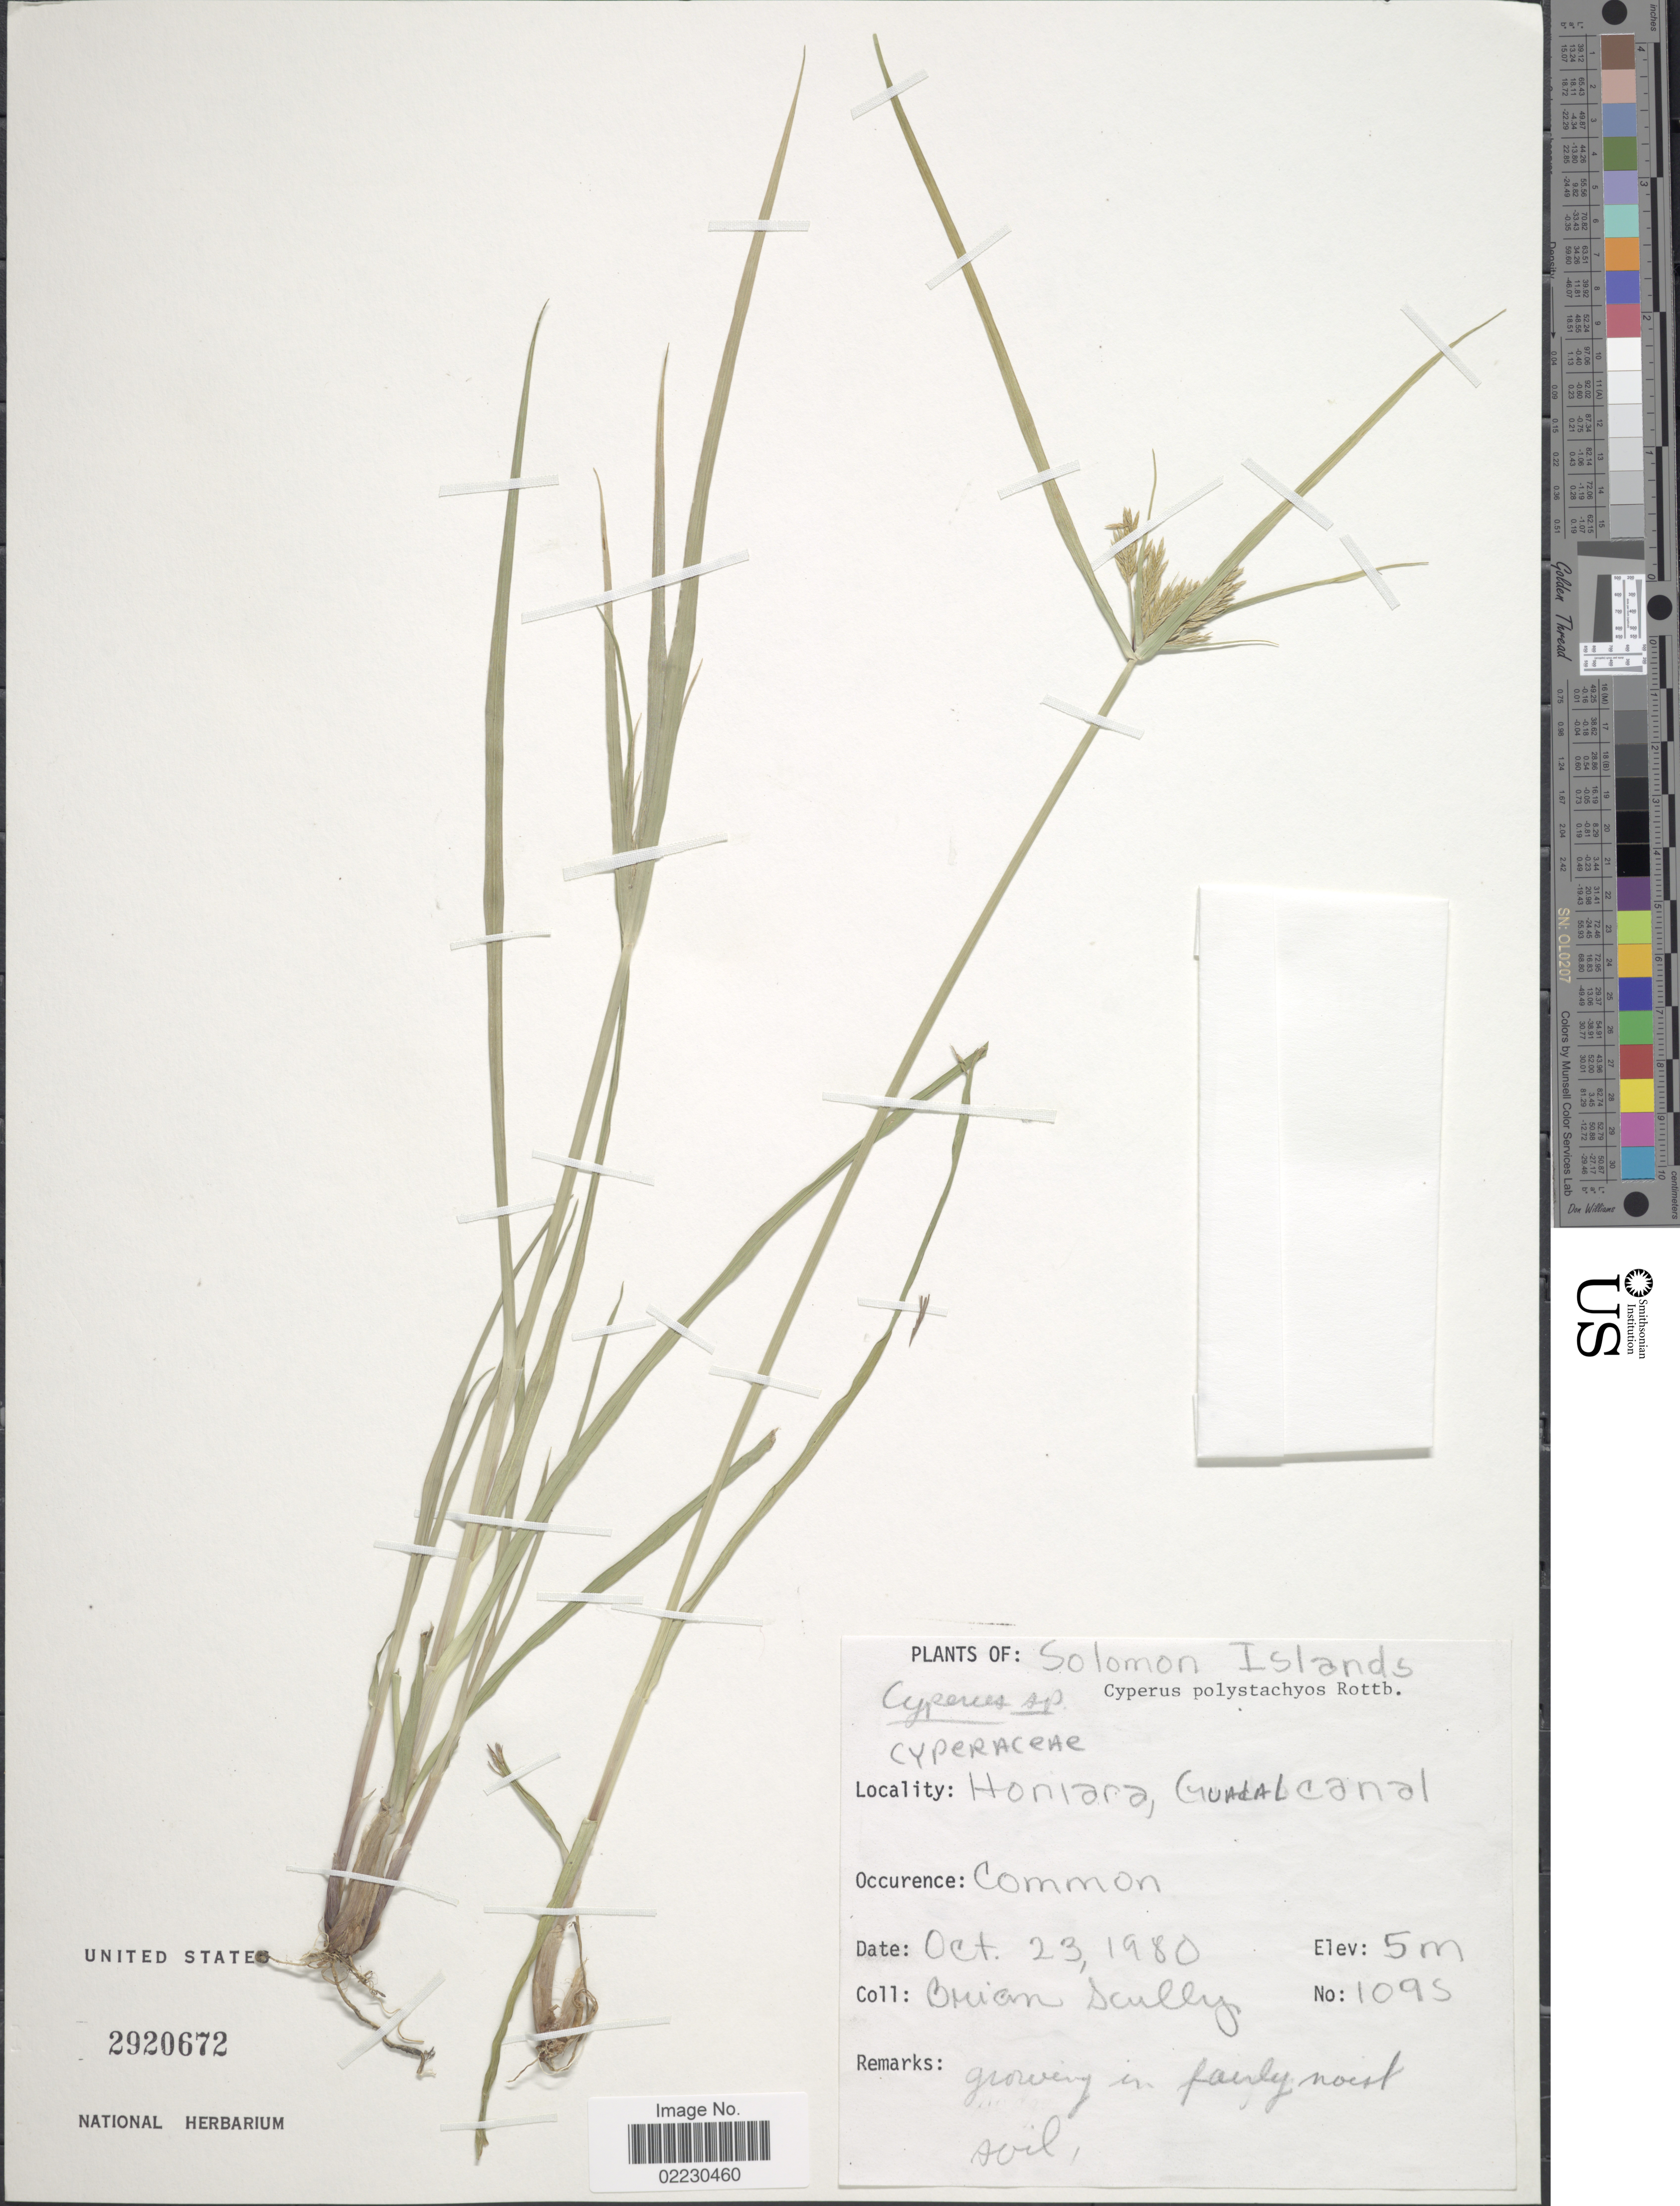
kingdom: Plantae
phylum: Tracheophyta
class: Liliopsida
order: Poales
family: Cyperaceae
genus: Cyperus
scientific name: Cyperus polystachyos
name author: Rottb.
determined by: Strong, Mark T., (BOT), Smithsonian Institution - National Museum of Natural History (UNITED STATES)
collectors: B. Scully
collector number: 1095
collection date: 1980-10-23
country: Solomon Islands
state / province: Solomon Islands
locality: Honiara, Guadalcanal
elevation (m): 5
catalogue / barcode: US 2920672